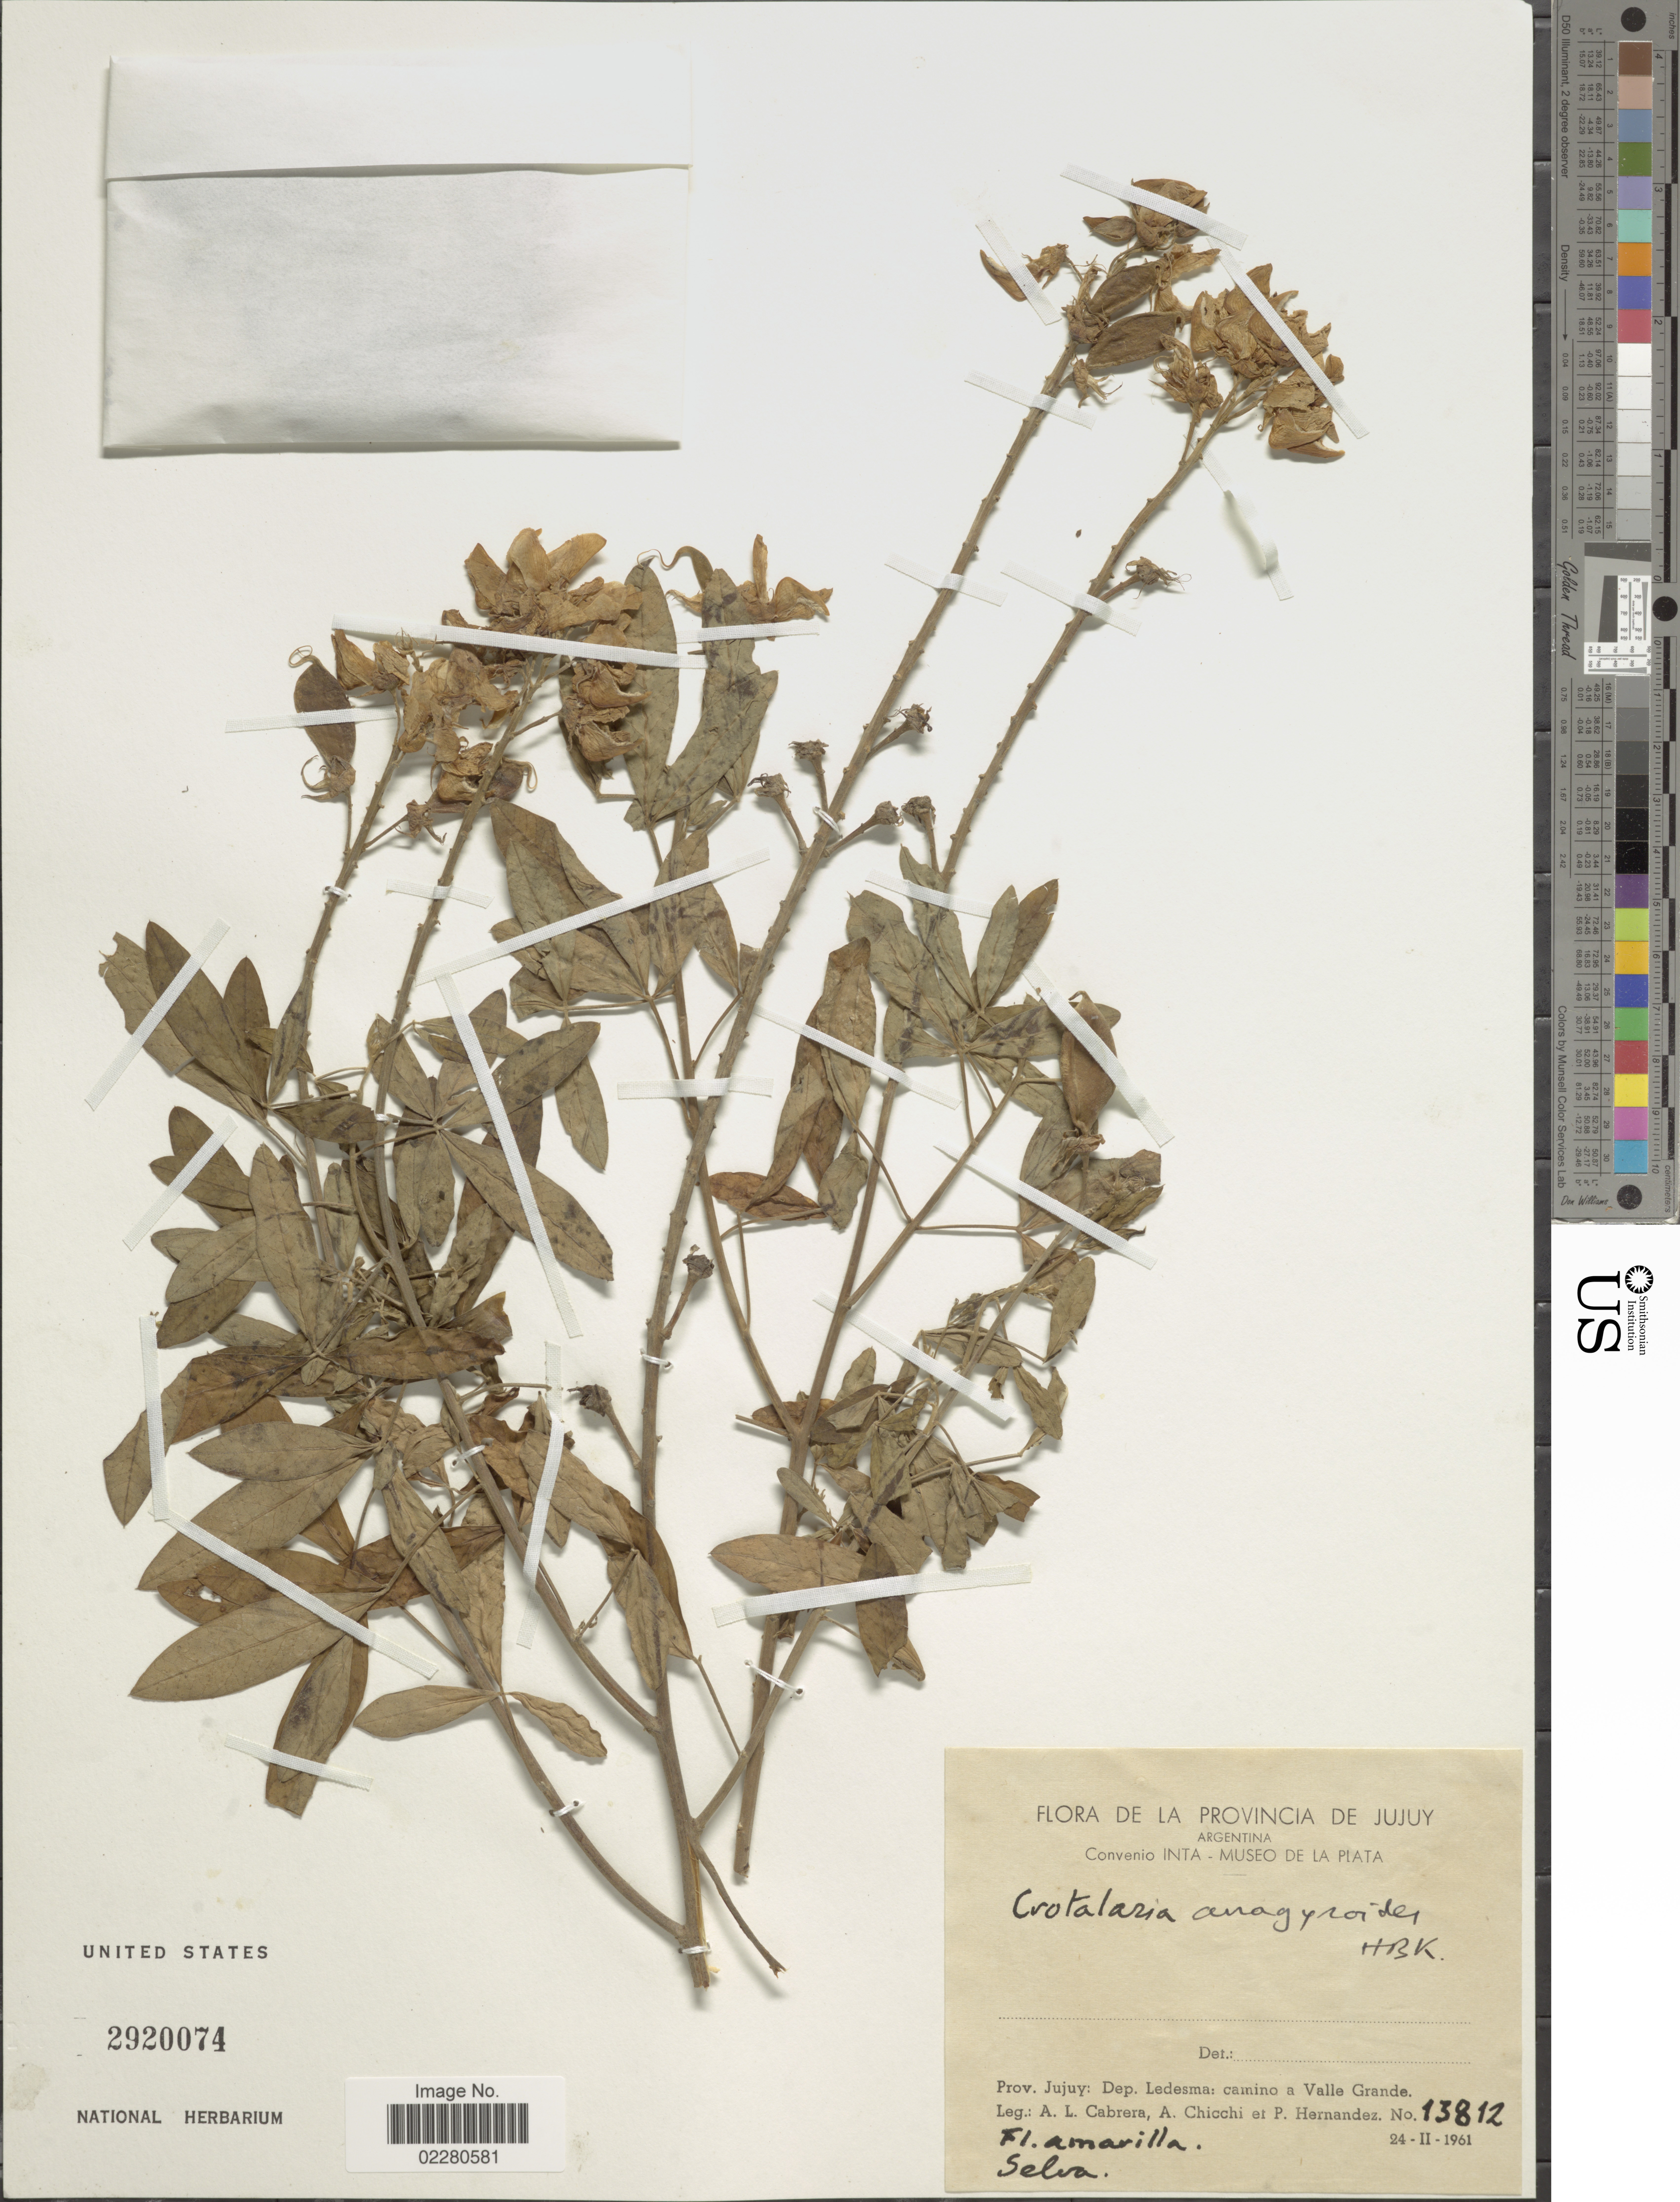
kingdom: Plantae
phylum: Tracheophyta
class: Magnoliopsida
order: Fabales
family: Fabaceae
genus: Crotalaria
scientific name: Crotalaria anagyroides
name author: Kunth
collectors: A. L. Cabrera, A. Chicchi & P. Hernandez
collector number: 13812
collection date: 1961-02-24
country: Argentina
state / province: Jujuy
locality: Provincia de Jujuy. Prov. Jujuy: Dep. Ledesma: camino a Valle Grande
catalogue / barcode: US 2920074